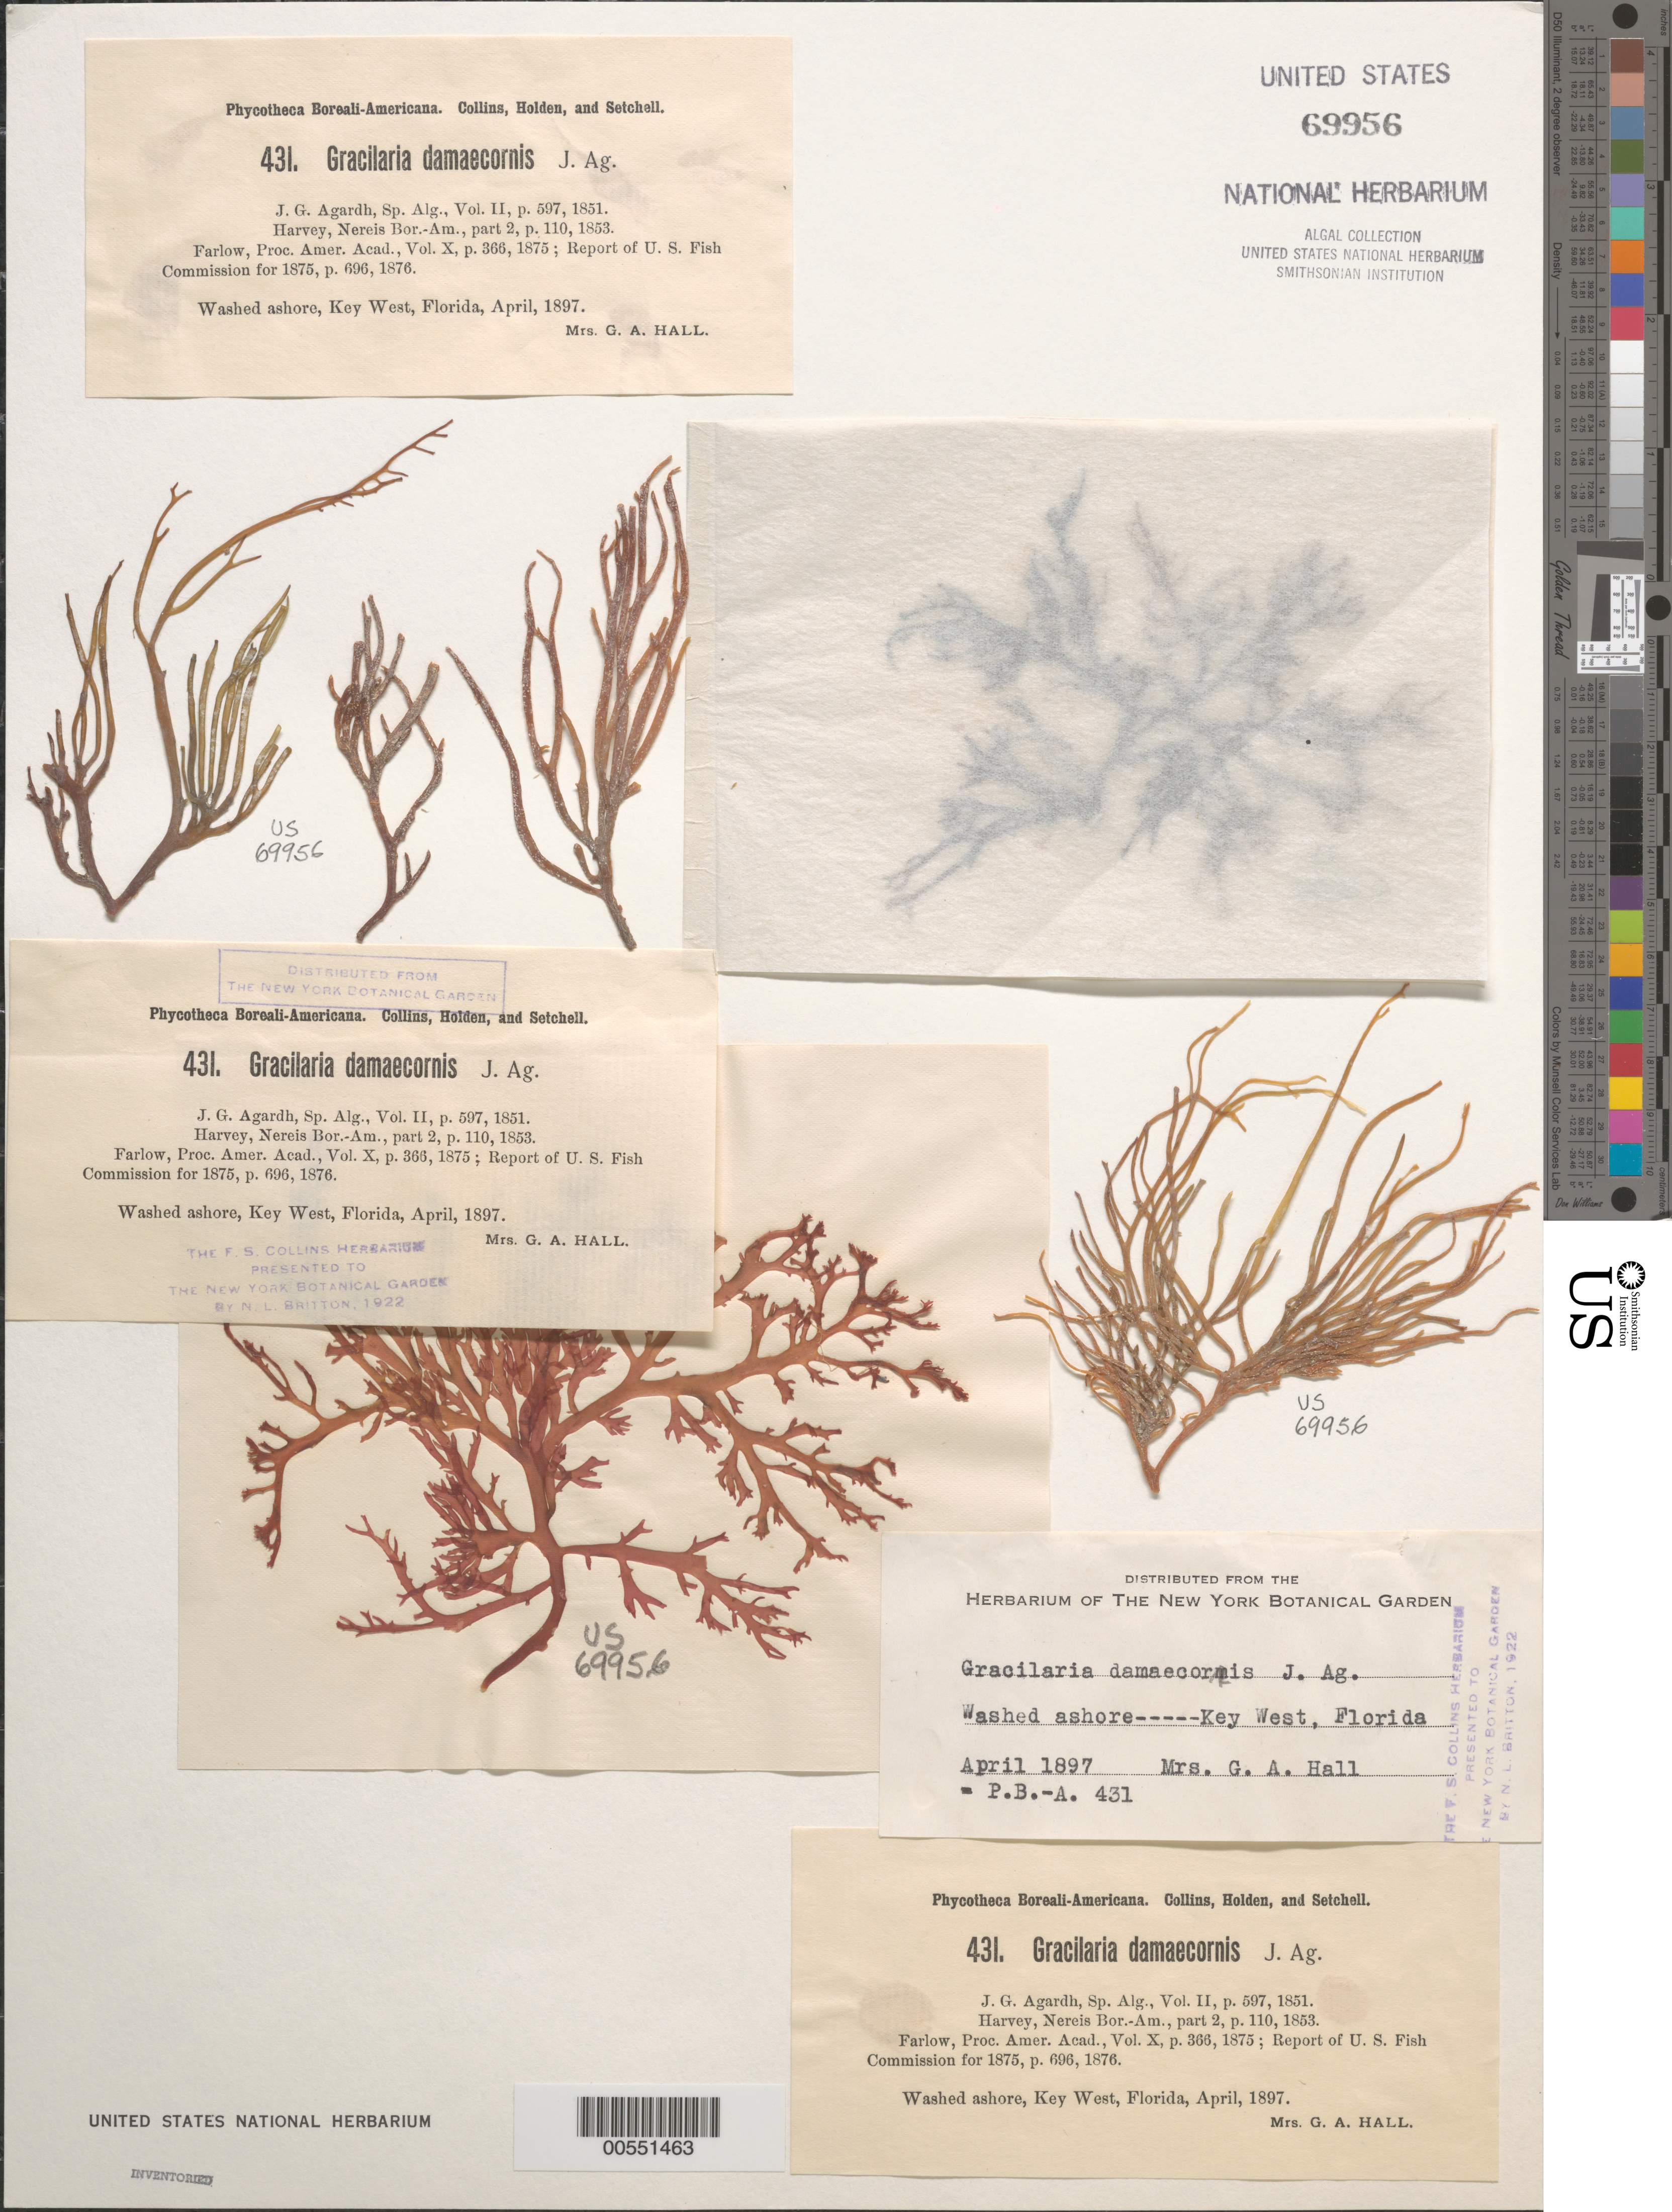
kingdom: Plantae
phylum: Rhodophyta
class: Florideophyceae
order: Gracilariales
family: Gracilariaceae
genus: Gracilaria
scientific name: Gracilaria damaecornis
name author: J. Agardh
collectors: Mrs. Hall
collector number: PB-A 431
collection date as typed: Apr 1897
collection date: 1897-04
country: United States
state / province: Florida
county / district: Monroe County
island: Key West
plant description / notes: Collins, Holden & Setchell, Phycotheca Boreali-Americana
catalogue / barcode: US 69956